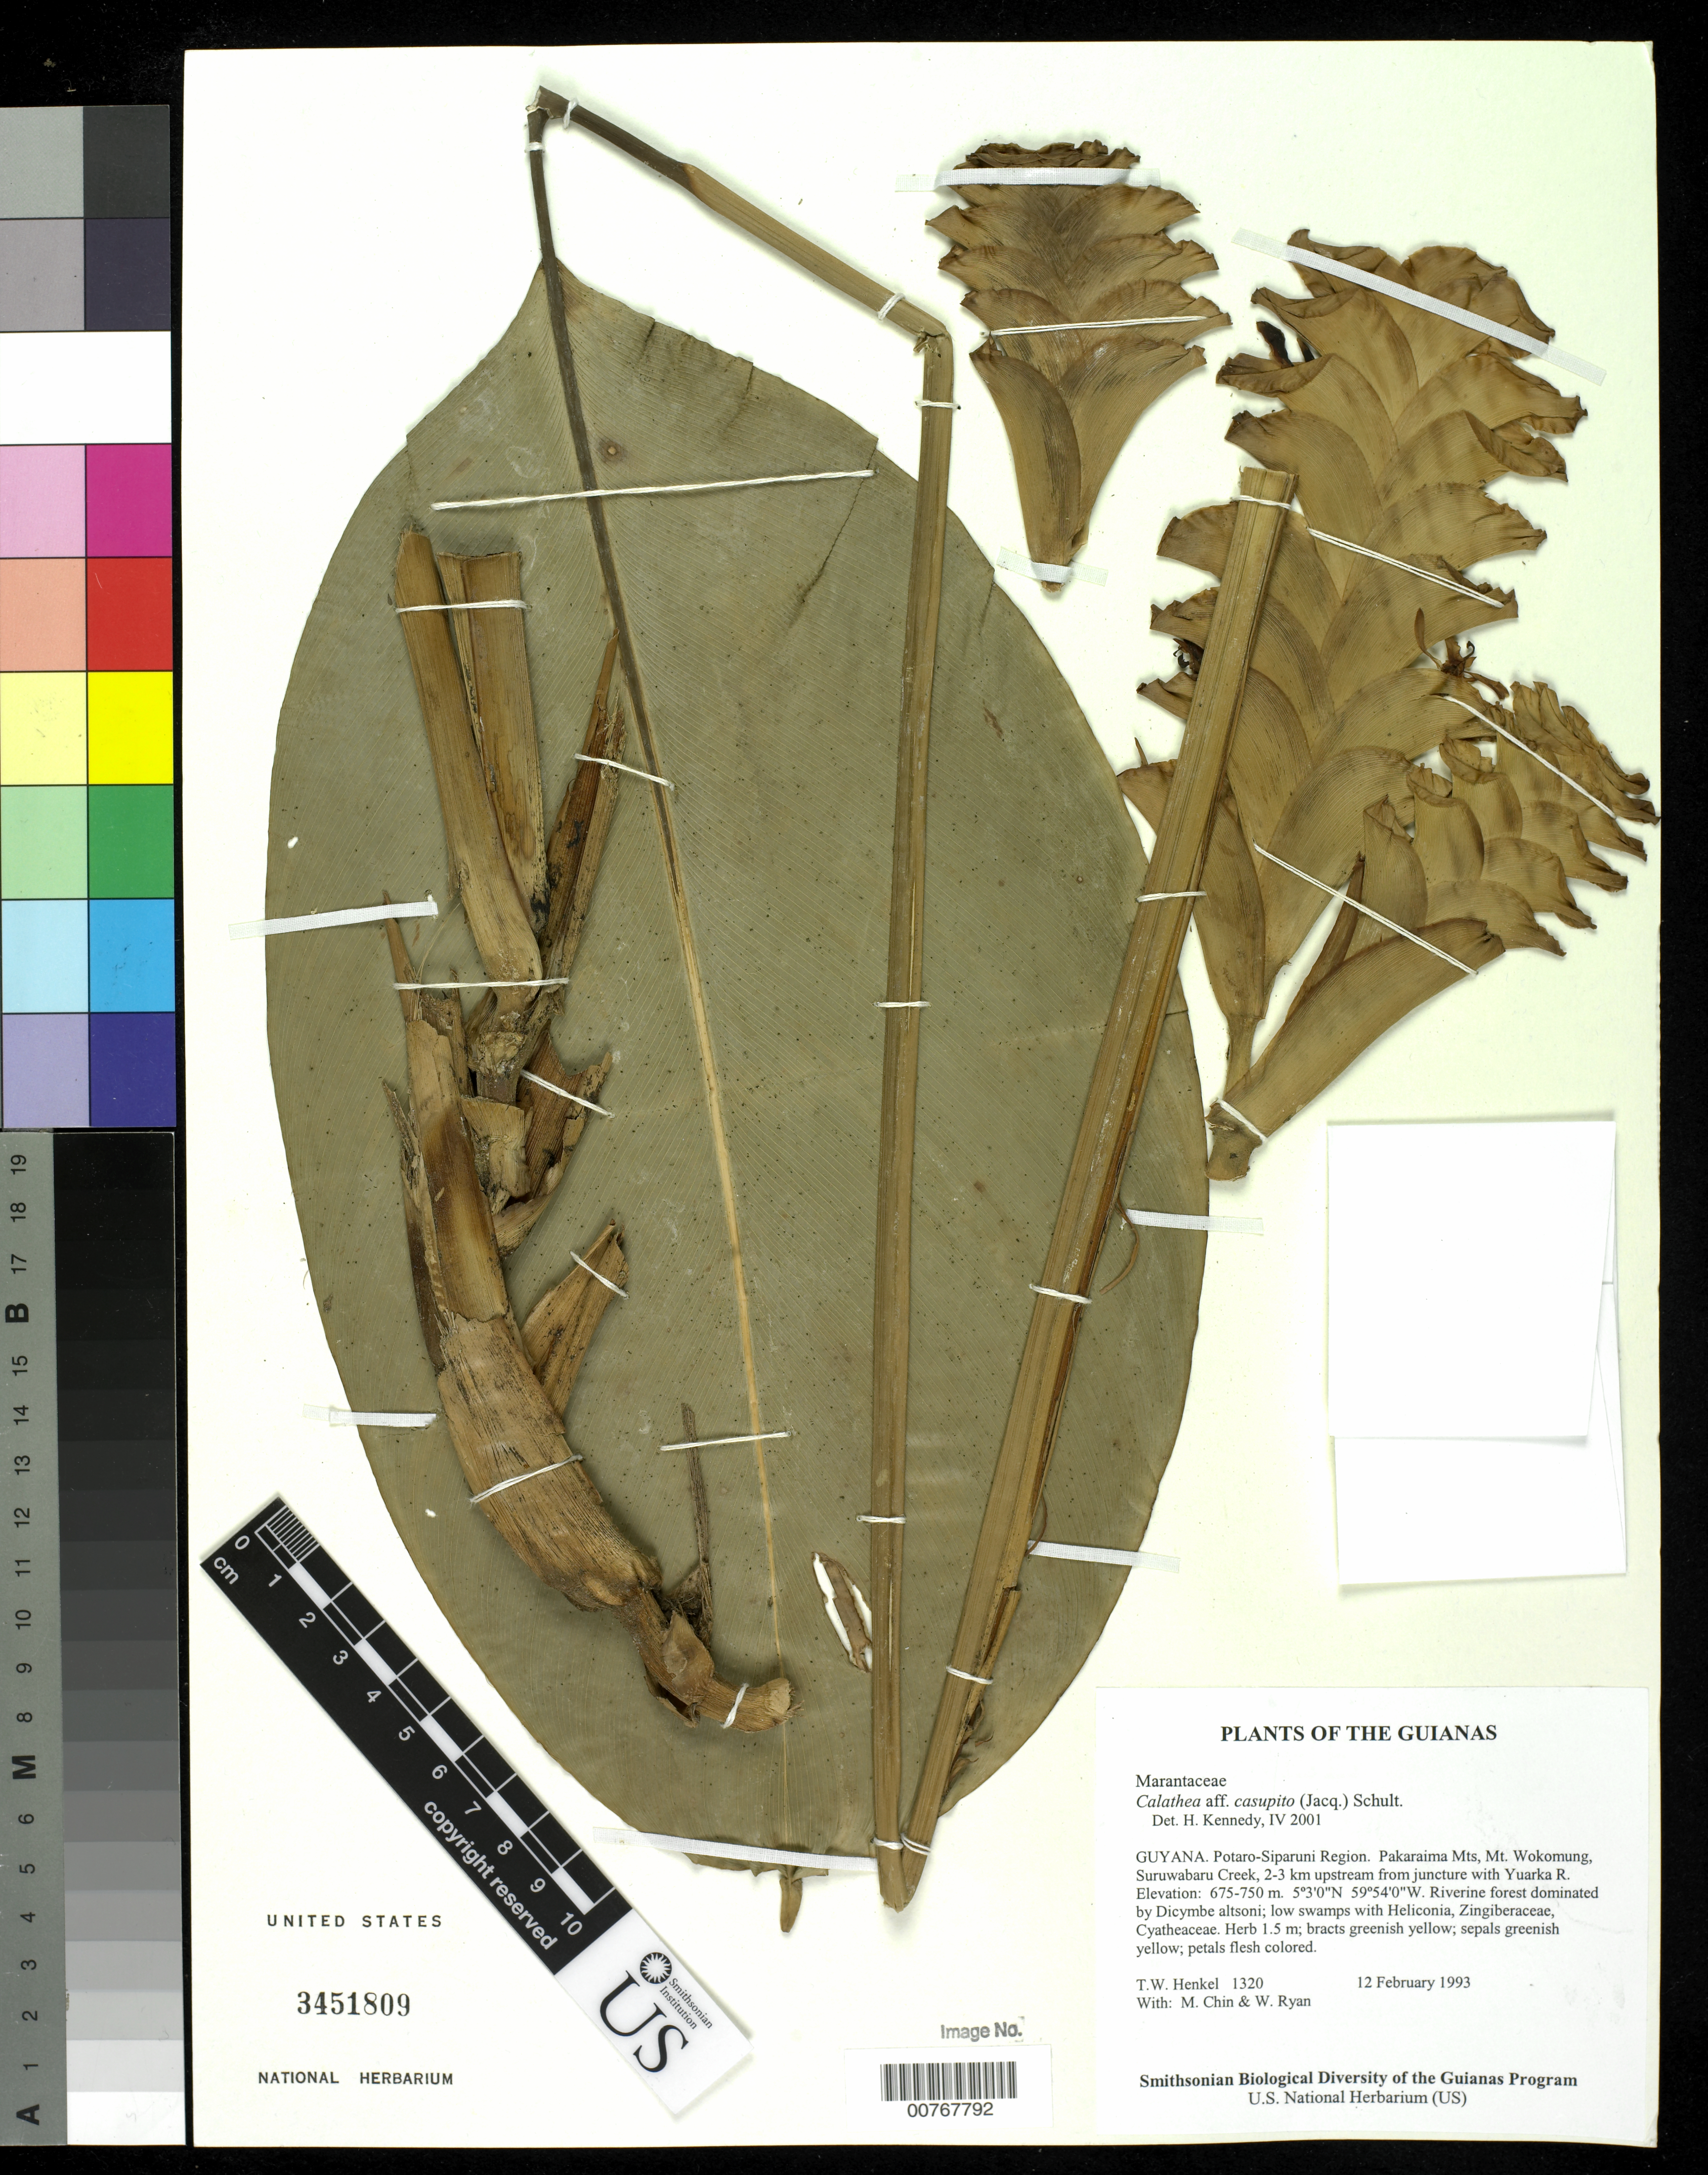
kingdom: Plantae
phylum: Tracheophyta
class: Liliopsida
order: Zingiberales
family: Marantaceae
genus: Calathea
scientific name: Calathea casupito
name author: (Jacq.) Schult.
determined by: Kennedy, Helen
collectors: T. Henkel, M. Chin & W. Ryan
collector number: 1320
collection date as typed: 12 February 1993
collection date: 1993-02-12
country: Guyana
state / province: Potaro-Siparuni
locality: Pakaraima Mts, Mt. Wokomung, Suruwabaru Creek, 2-3 km upstream from juncture with Yuarka R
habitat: Riverine forest dominated by Dicymbe altsoni; low swamps with Heliconia, Zingiberaceae, Cyatheaceae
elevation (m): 675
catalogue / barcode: US 3451809